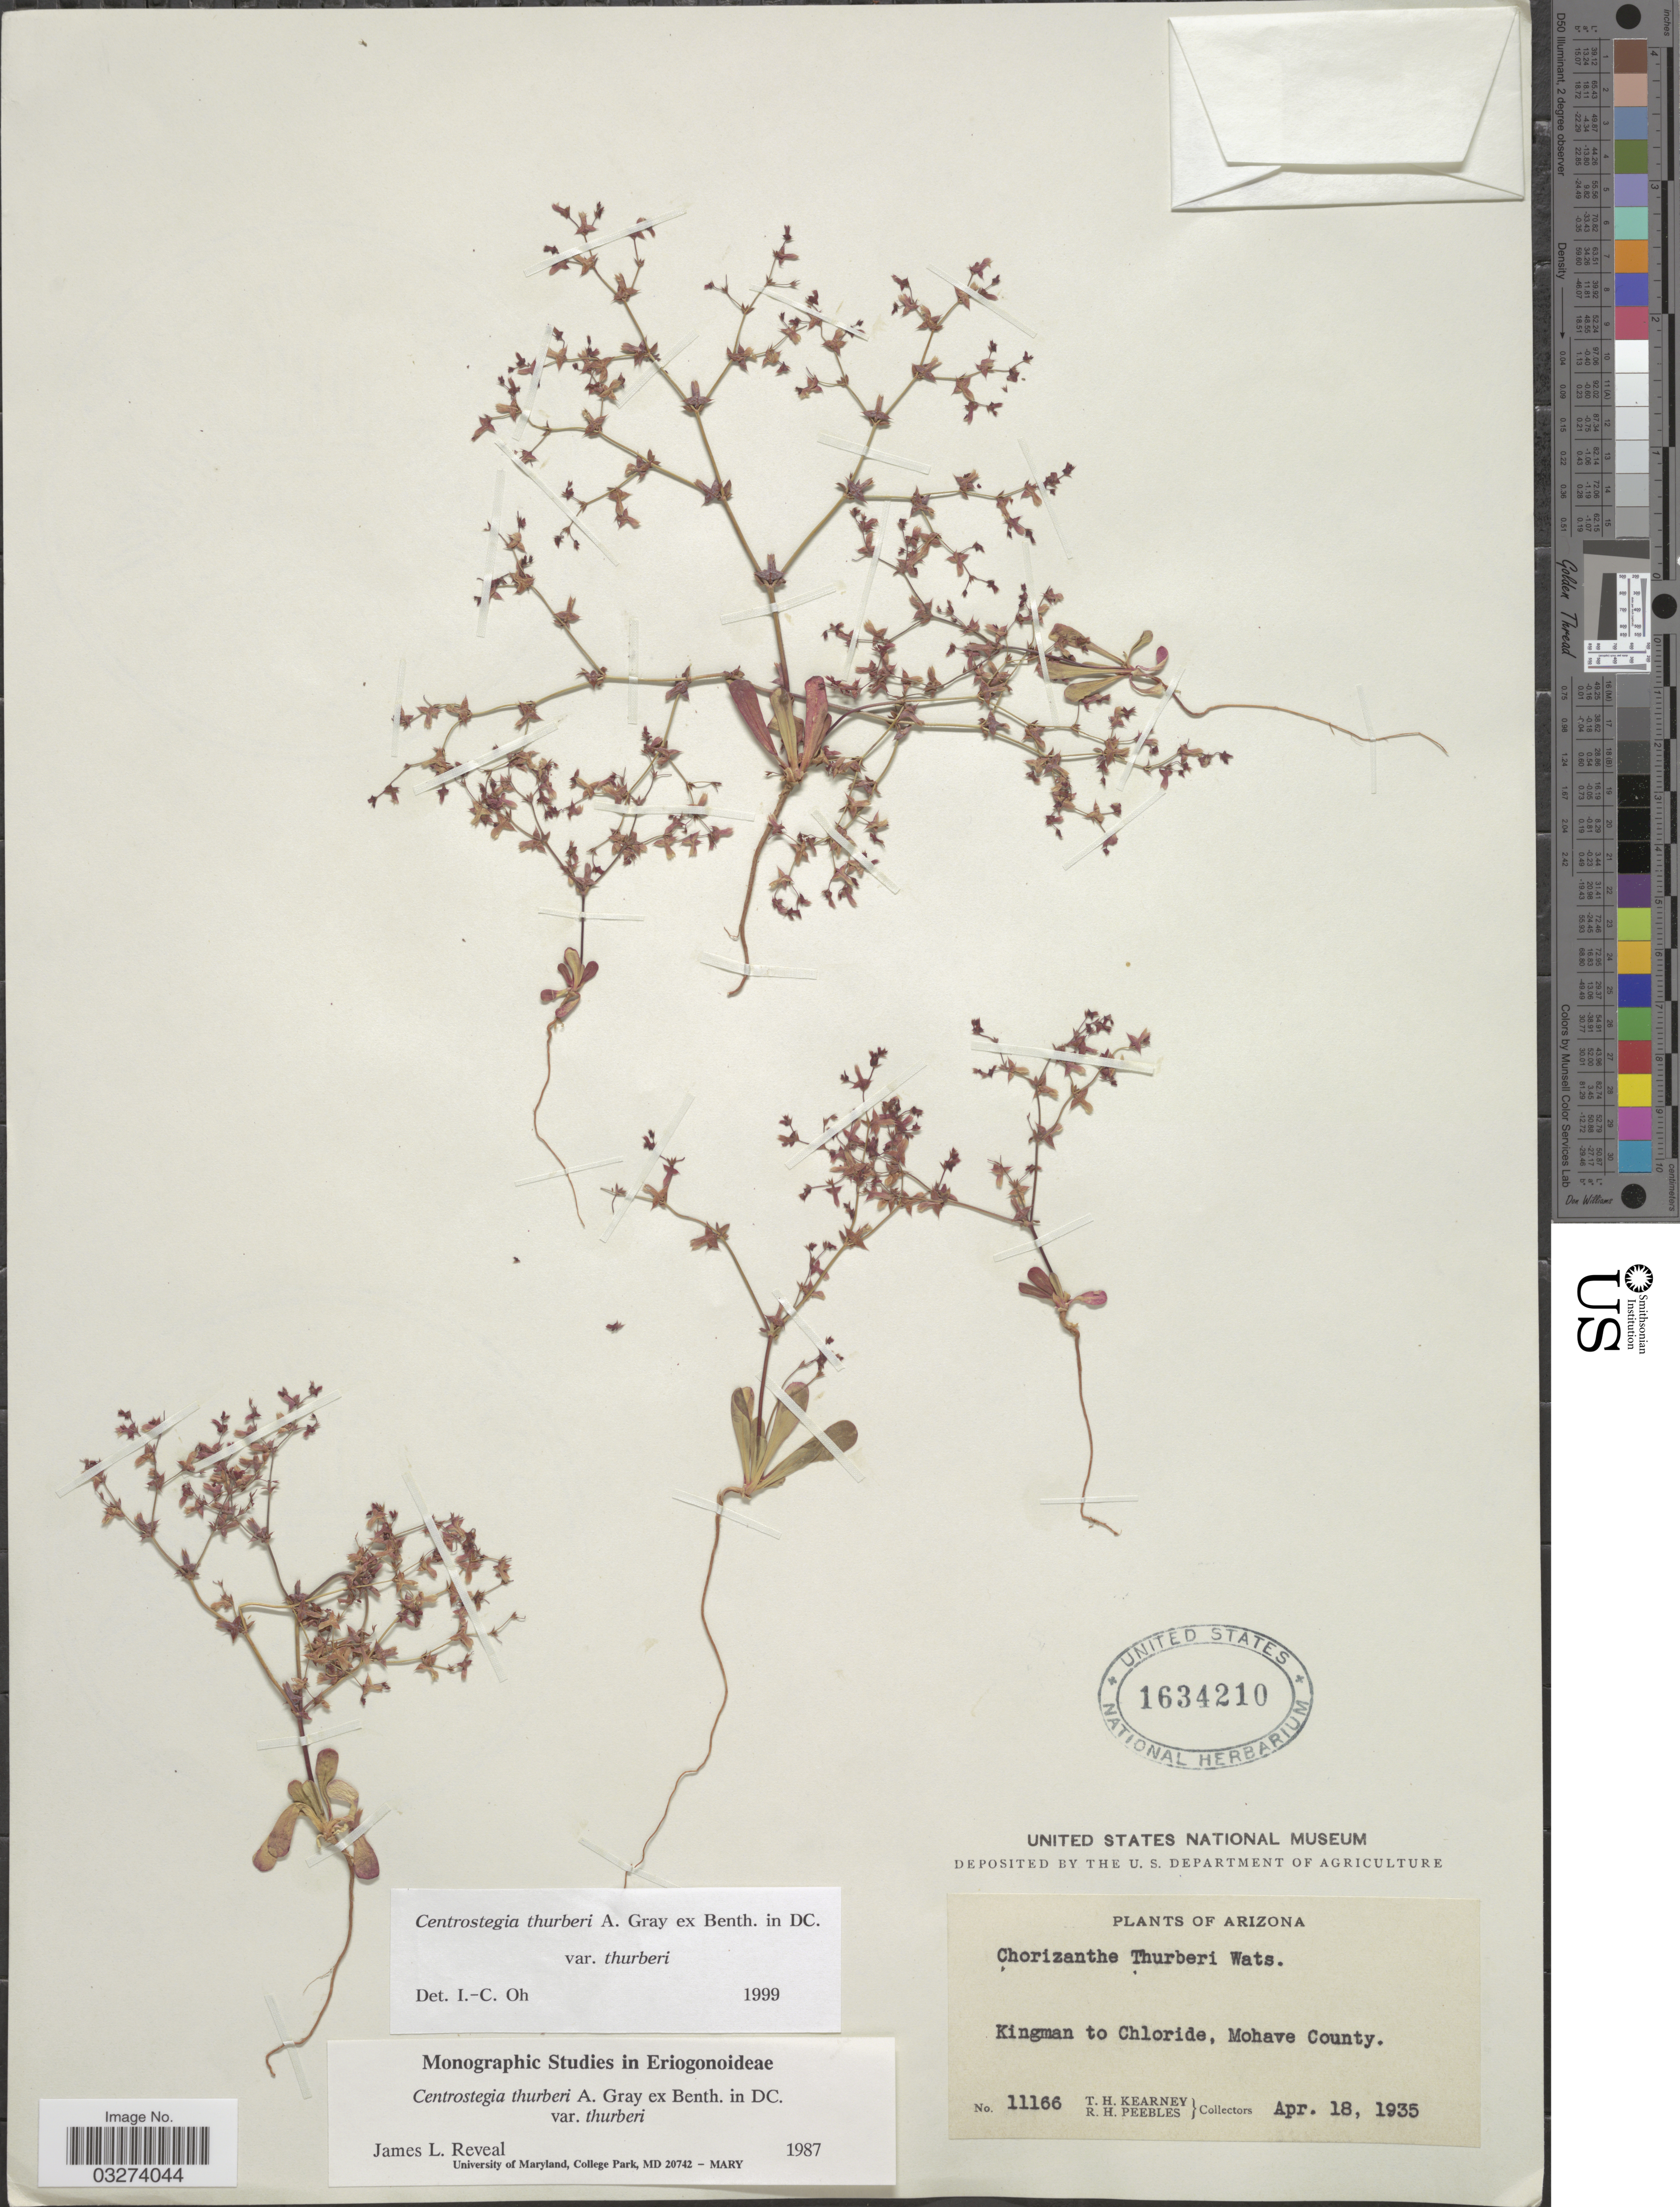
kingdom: Plantae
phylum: Tracheophyta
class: Magnoliopsida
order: Caryophyllales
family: Polygonaceae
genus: Centrostegia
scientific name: Centrostegia thurberi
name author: A. Gray ex Benth.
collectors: T. H. Kearney & R. H. Peebles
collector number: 11166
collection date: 1935-04-18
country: United States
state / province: Arizona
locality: Kingman to Chloride, Mohave County.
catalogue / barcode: US 1634210